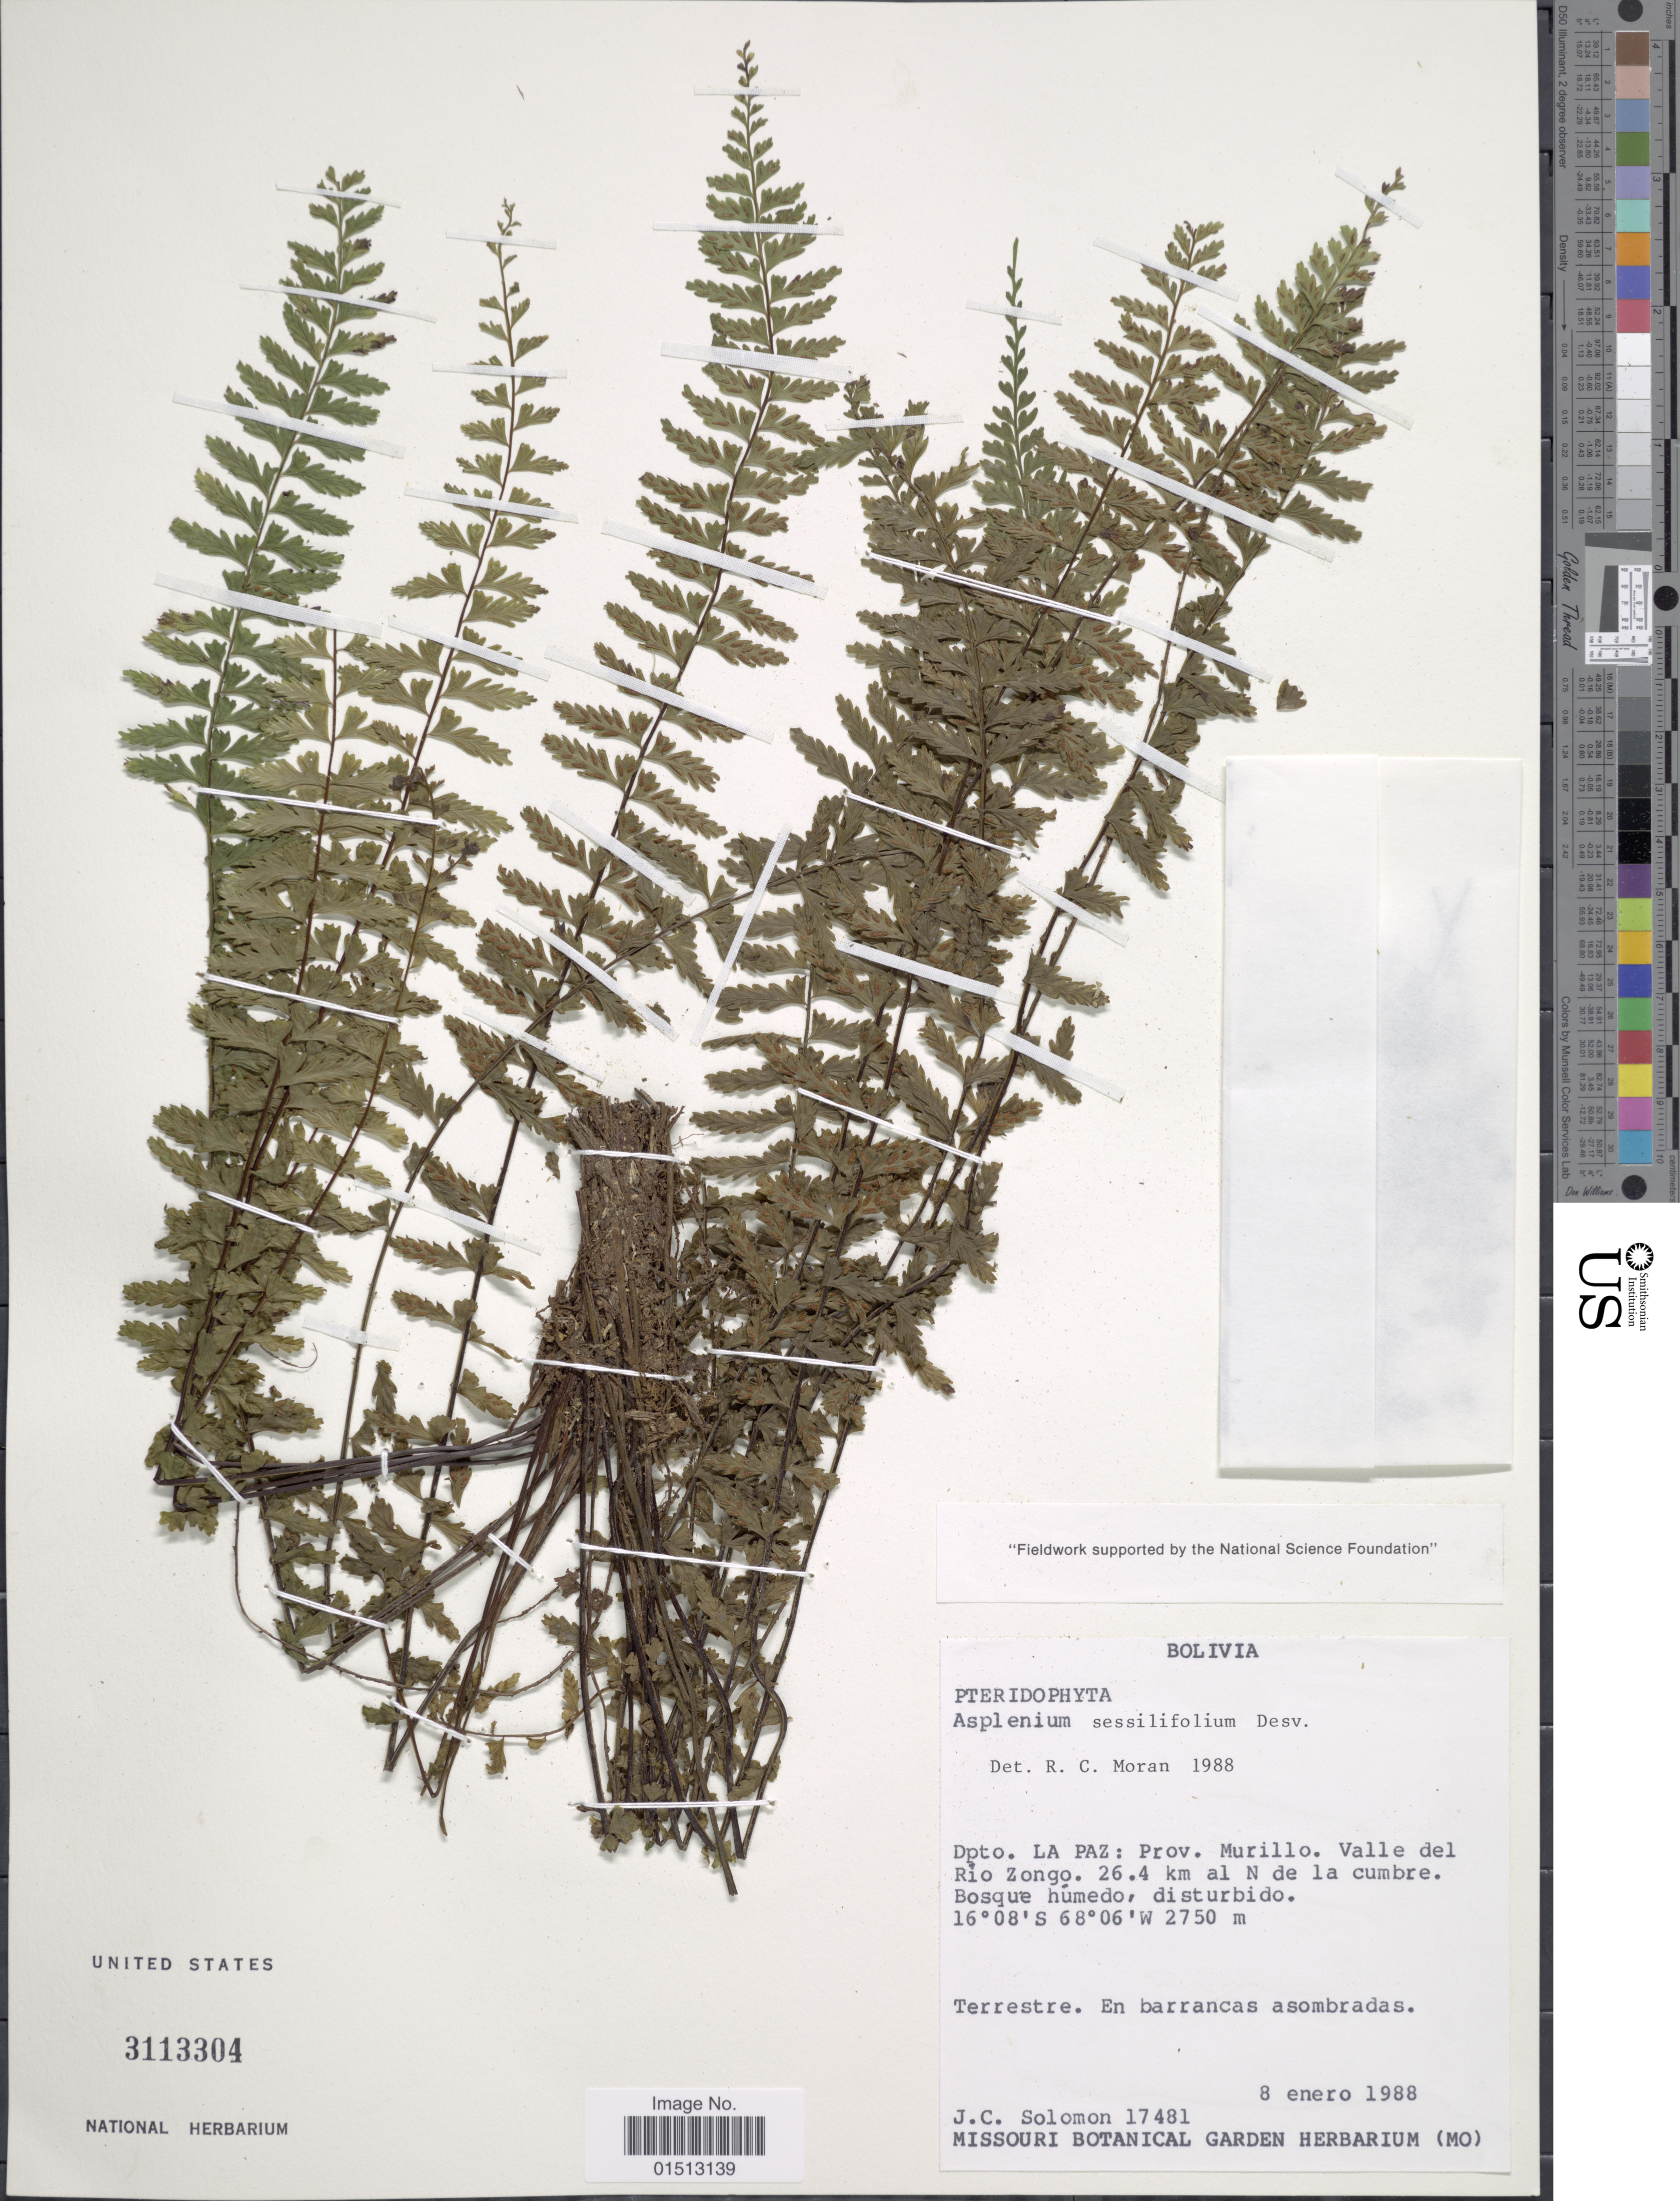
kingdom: Plantae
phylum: Tracheophyta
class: Polypodiopsida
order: Polypodiales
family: Aspleniaceae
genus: Asplenium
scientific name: Asplenium sessilifolium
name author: Desv.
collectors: J. C. Solomon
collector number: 17481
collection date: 1988-01-08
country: Bolivia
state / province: La Paz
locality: Prov. Murillo, Valle del Rio Zongo, 26.4 km al N de la cumbre.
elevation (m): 2750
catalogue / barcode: US 3113304